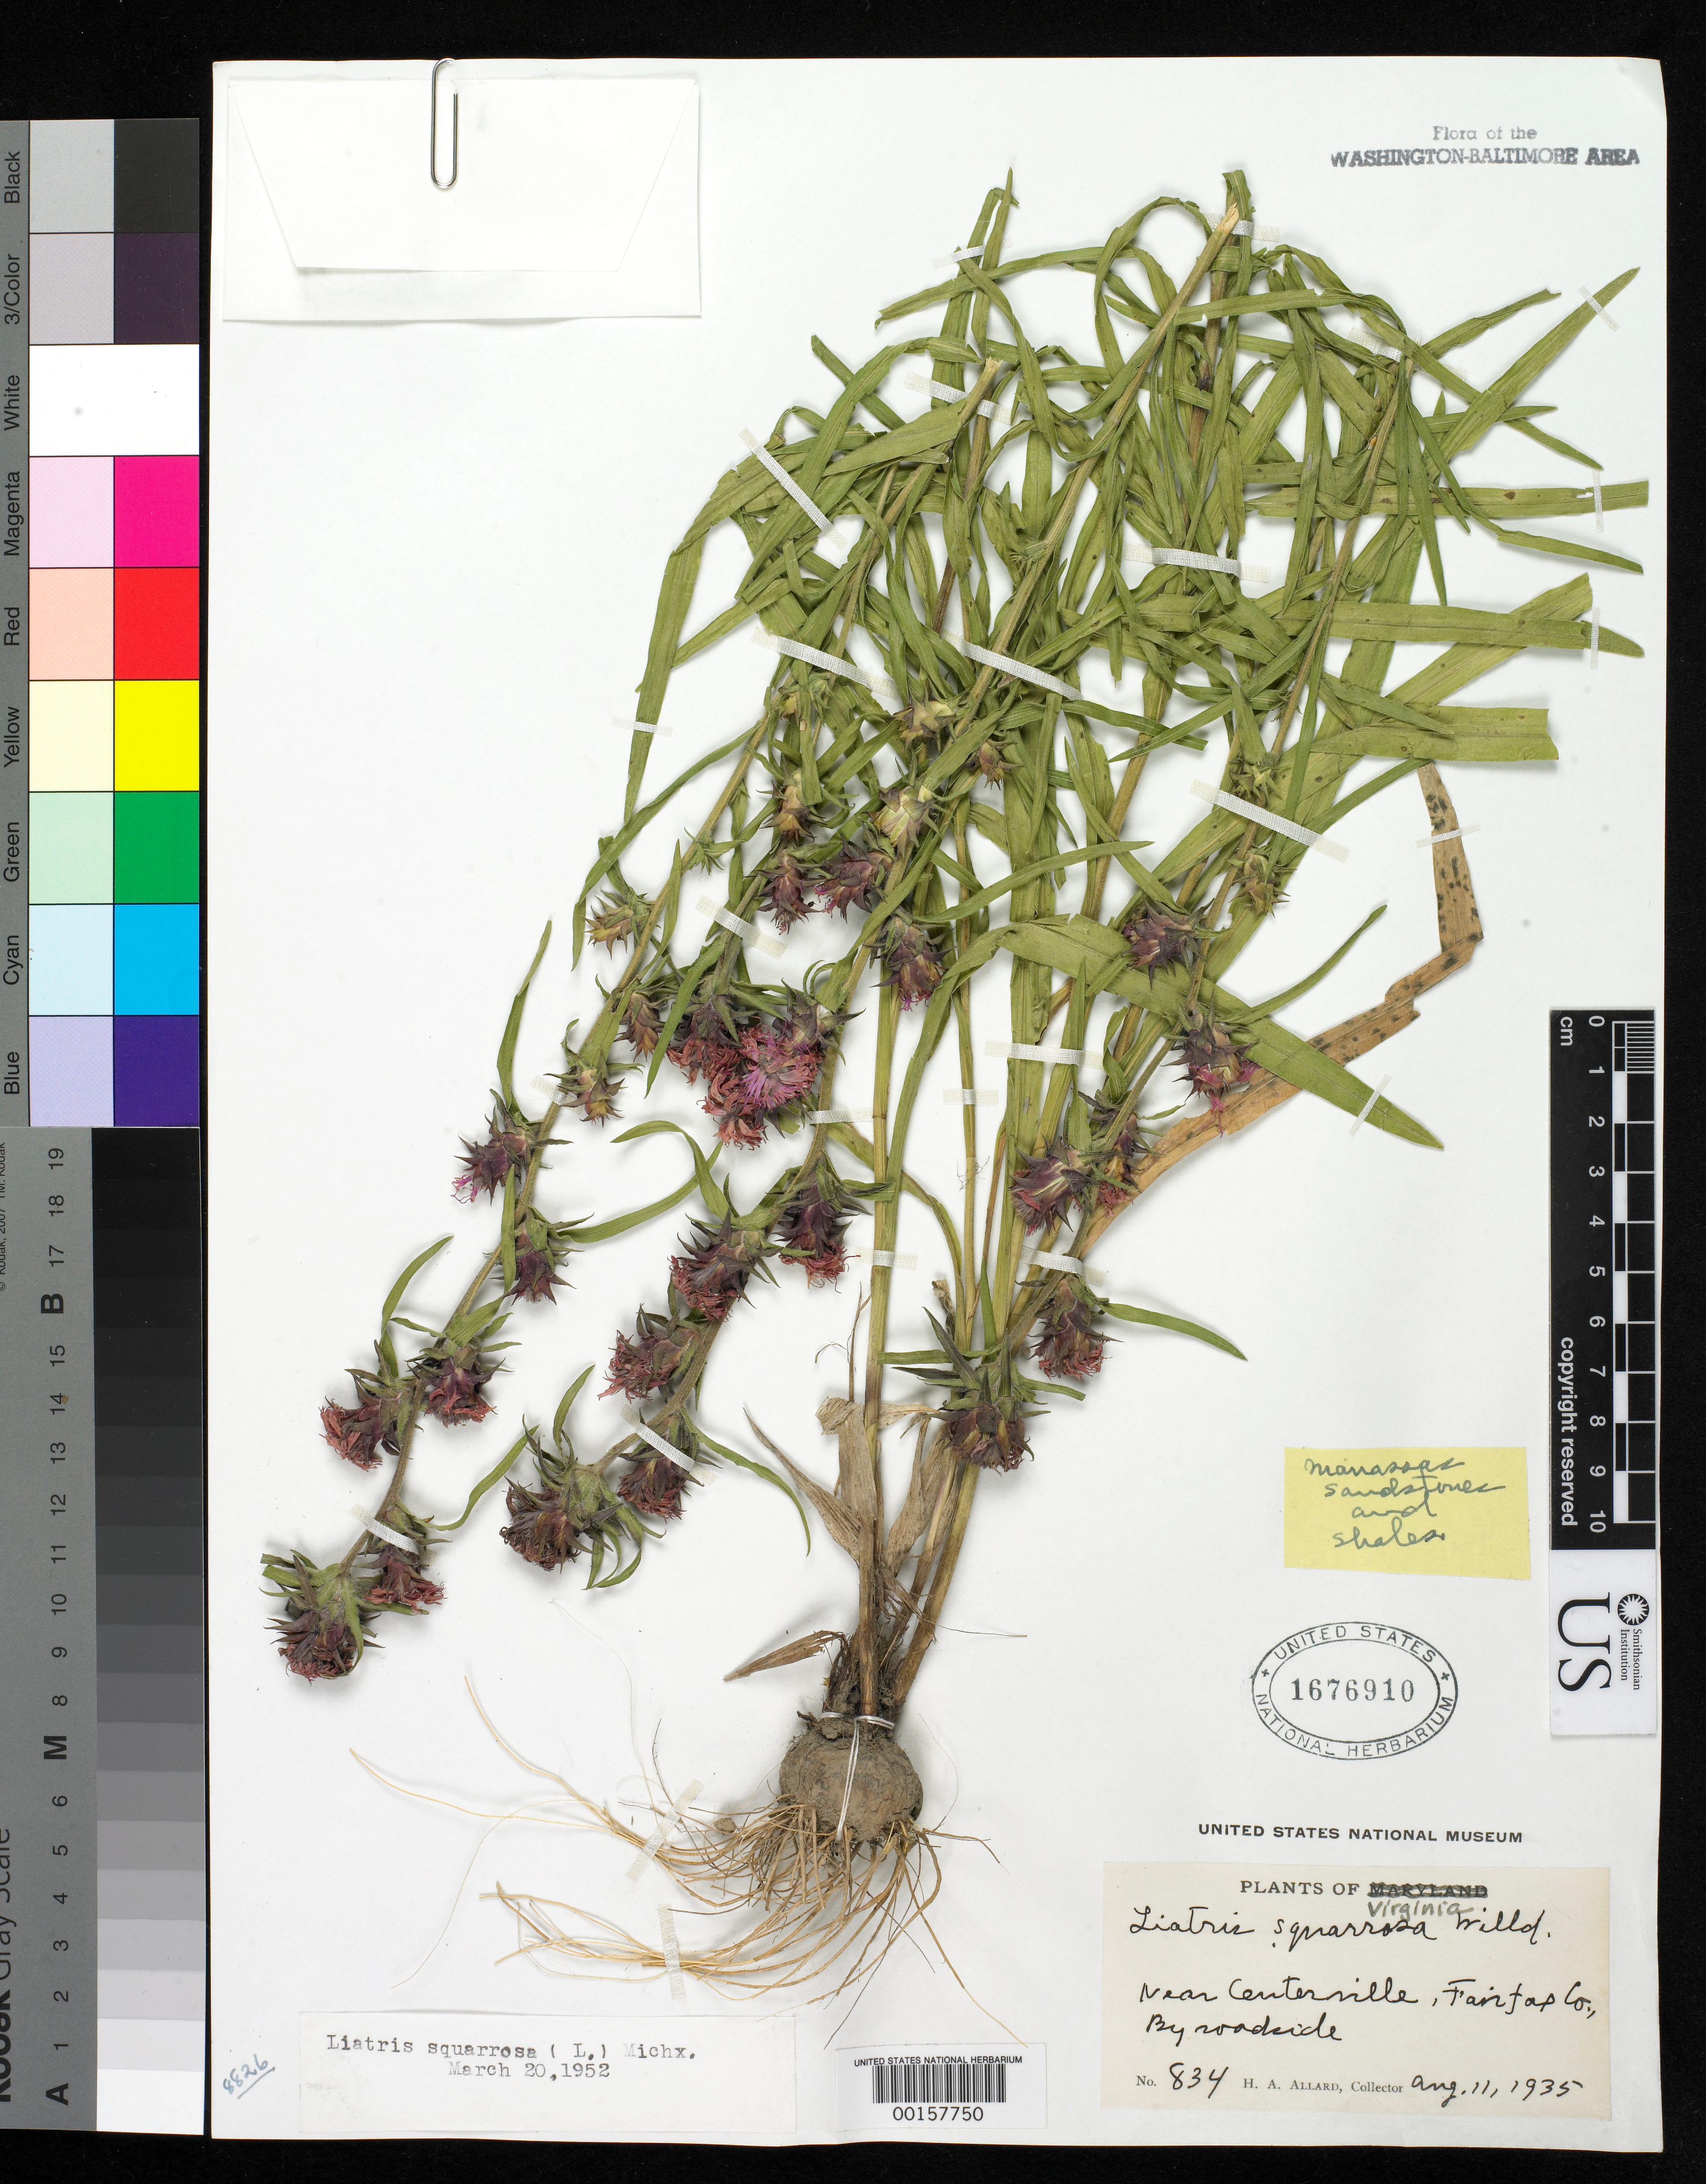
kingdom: Plantae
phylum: Tracheophyta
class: Magnoliopsida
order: Asterales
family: Asteraceae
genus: Liatris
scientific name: Liatris squarrosa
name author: (L.) Michx.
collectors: H. A. Allard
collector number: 834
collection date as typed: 11 Aug 1935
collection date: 1935-08-11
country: United States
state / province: Virginia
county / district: Fairfax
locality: Near Centerville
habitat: Roadside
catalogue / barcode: US 1676910